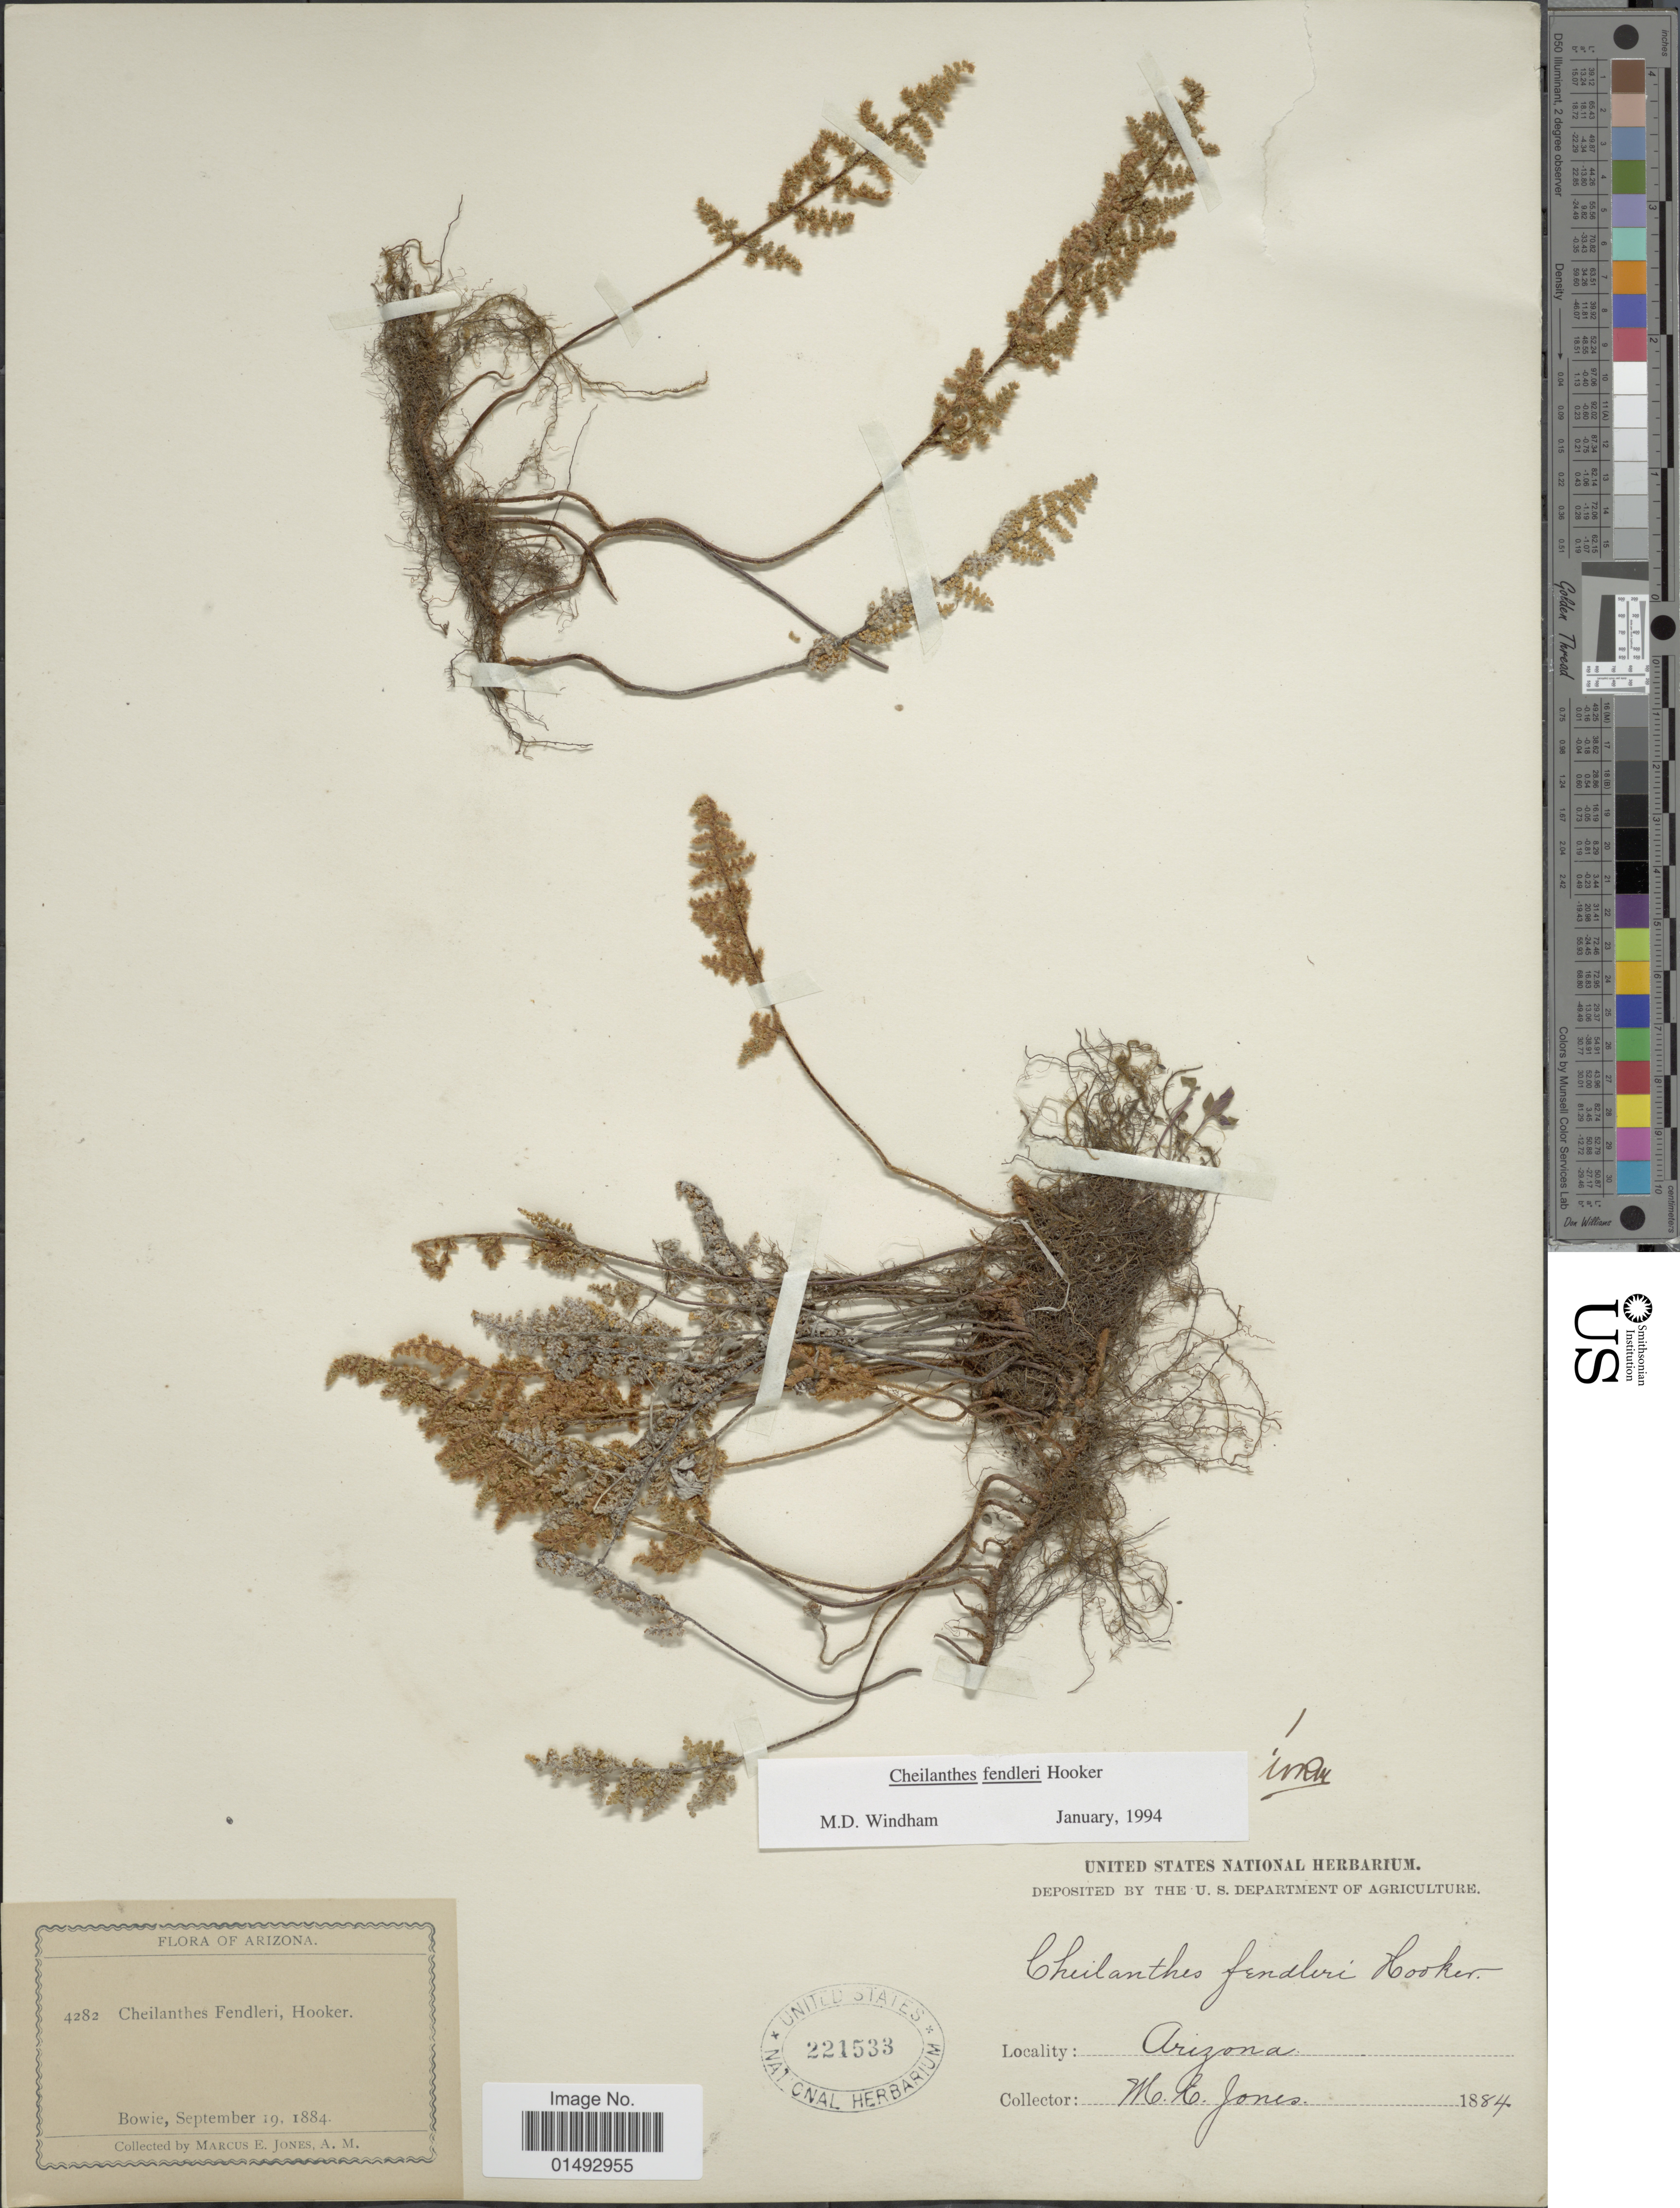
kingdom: Plantae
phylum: Tracheophyta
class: Polypodiopsida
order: Polypodiales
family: Pteridaceae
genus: Myriopteris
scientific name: Myriopteris fendleri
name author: (Hook.) E. Fourn.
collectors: M. E. Jones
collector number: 4282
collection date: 1884-09-19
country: United States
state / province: Arizona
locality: Bowie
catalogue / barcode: US 221533